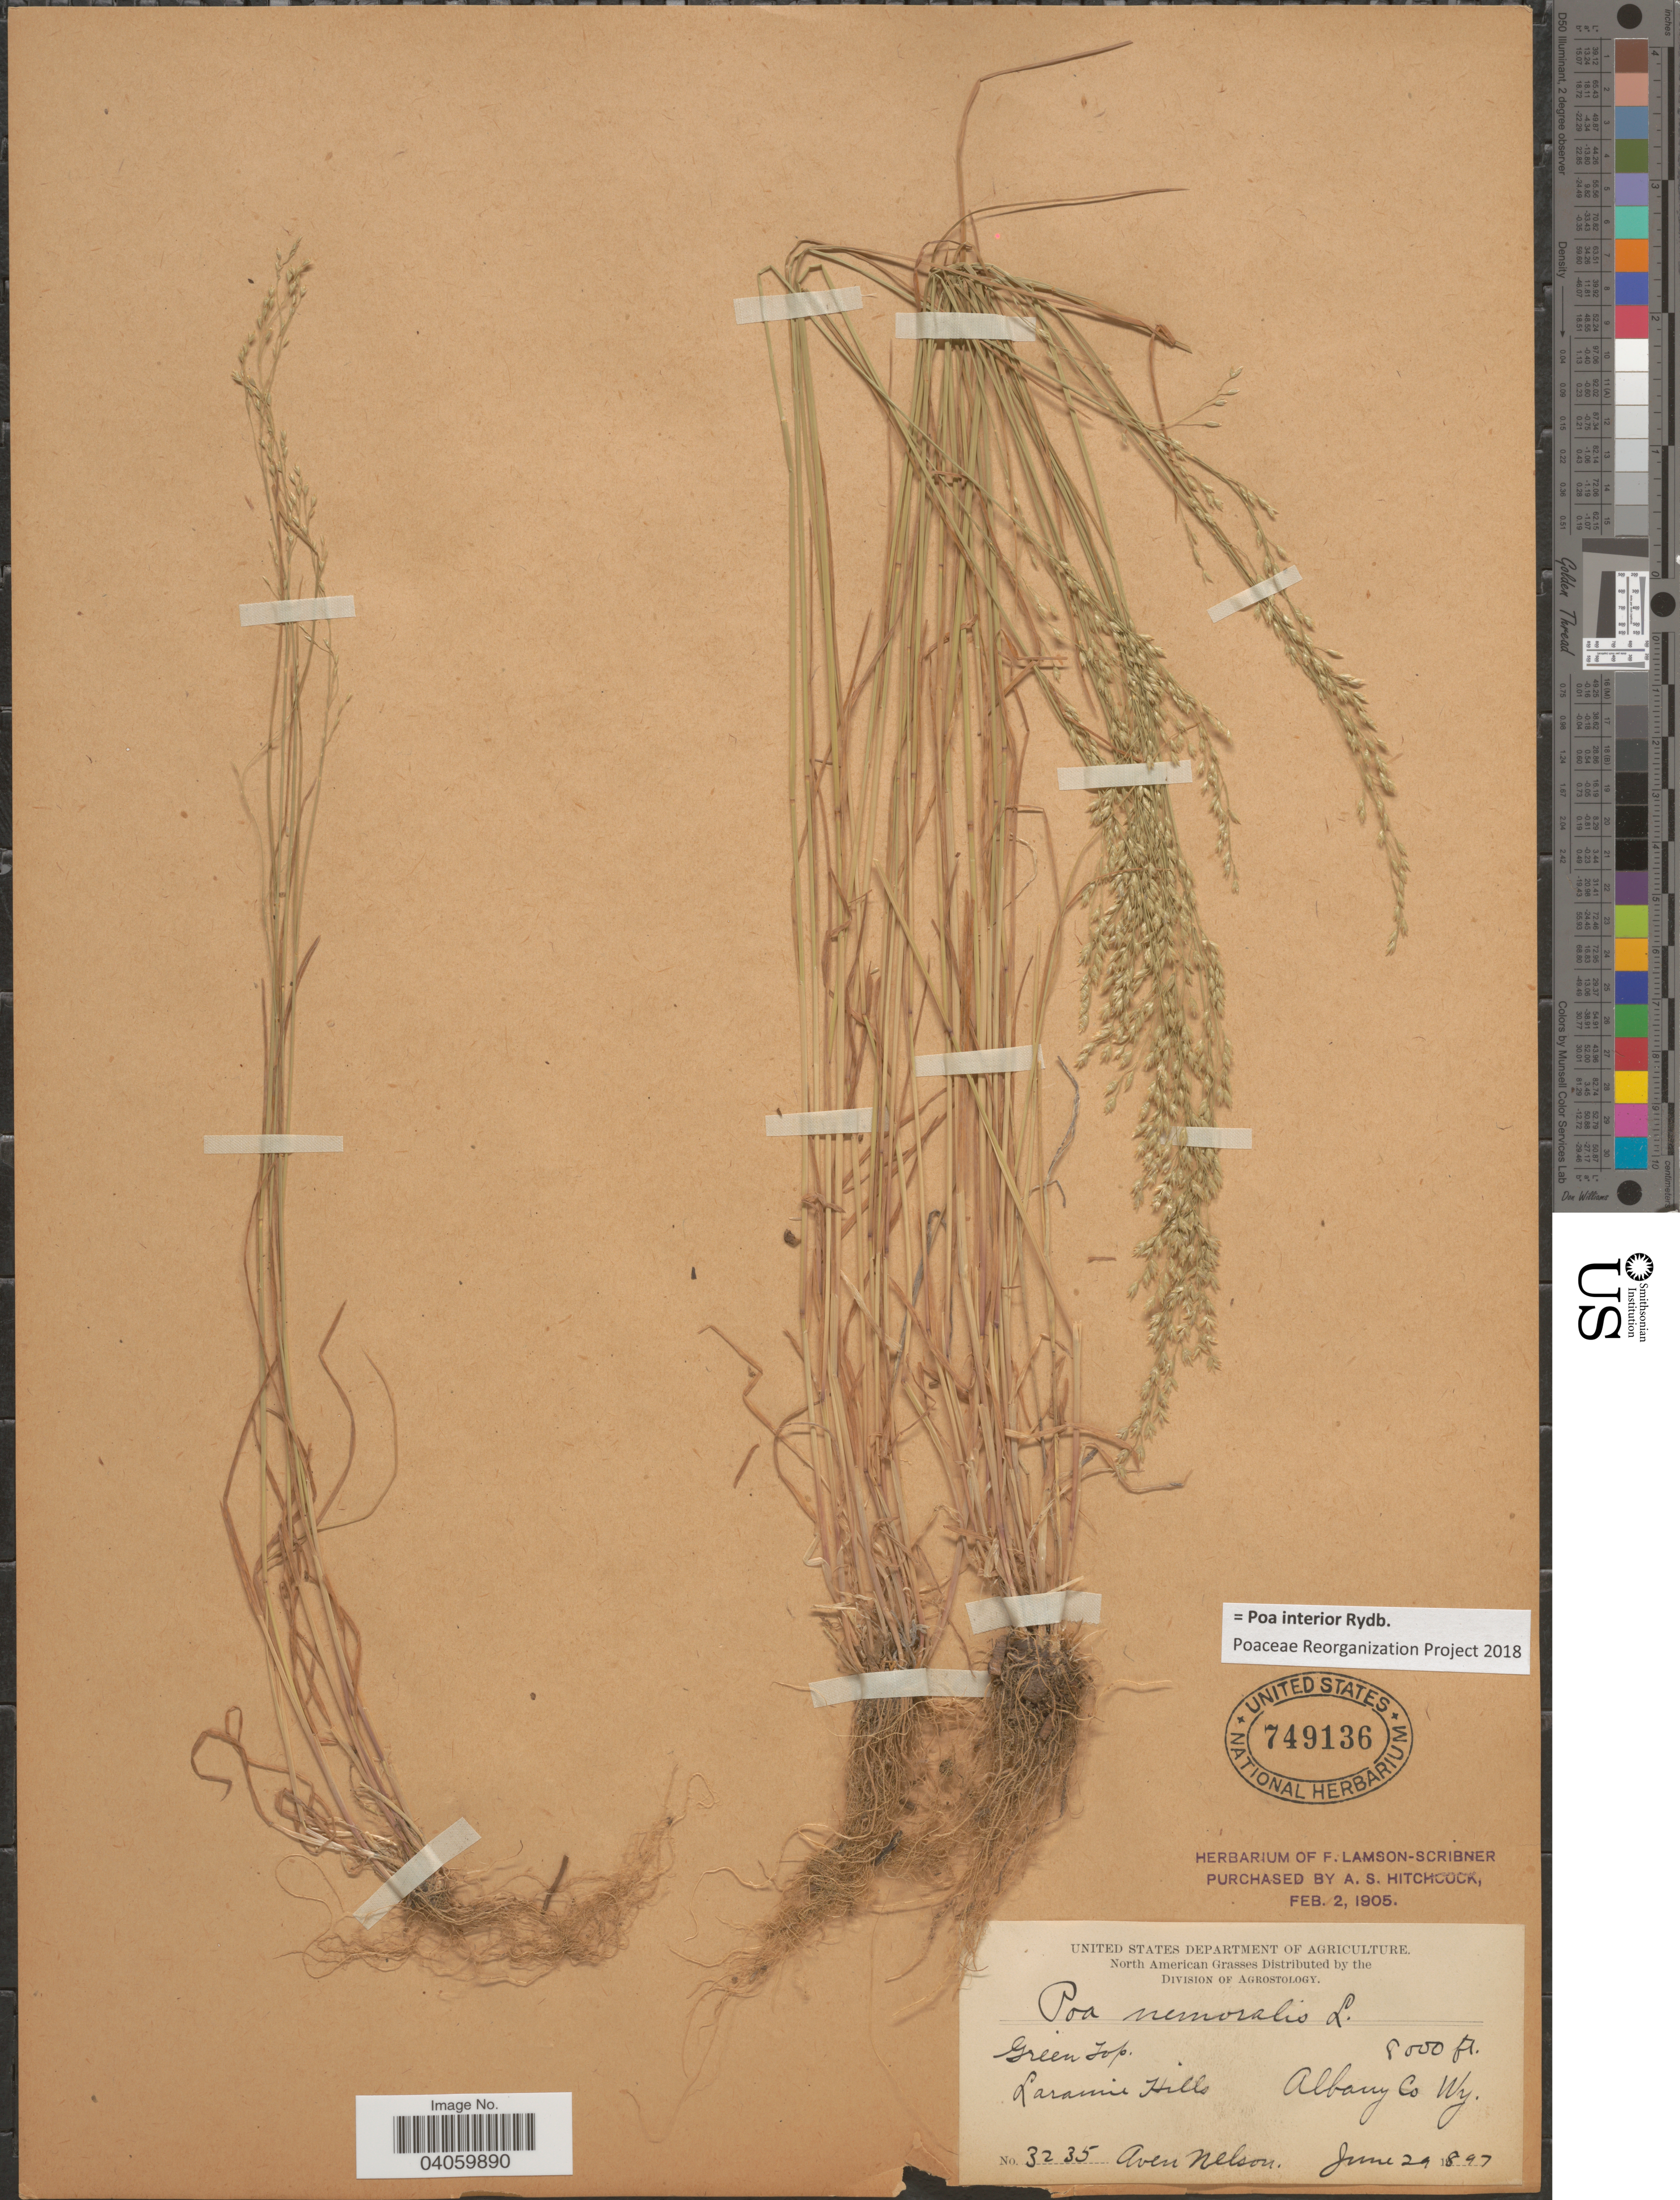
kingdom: Plantae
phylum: Tracheophyta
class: Liliopsida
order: Poales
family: Poaceae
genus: Poa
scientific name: Poa interior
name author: Rydb.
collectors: A. Nelson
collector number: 3235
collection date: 1897-06-29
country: United States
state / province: Wyoming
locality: Green Top. Laramie Hill. Albany Co.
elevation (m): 2438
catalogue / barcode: US 749136